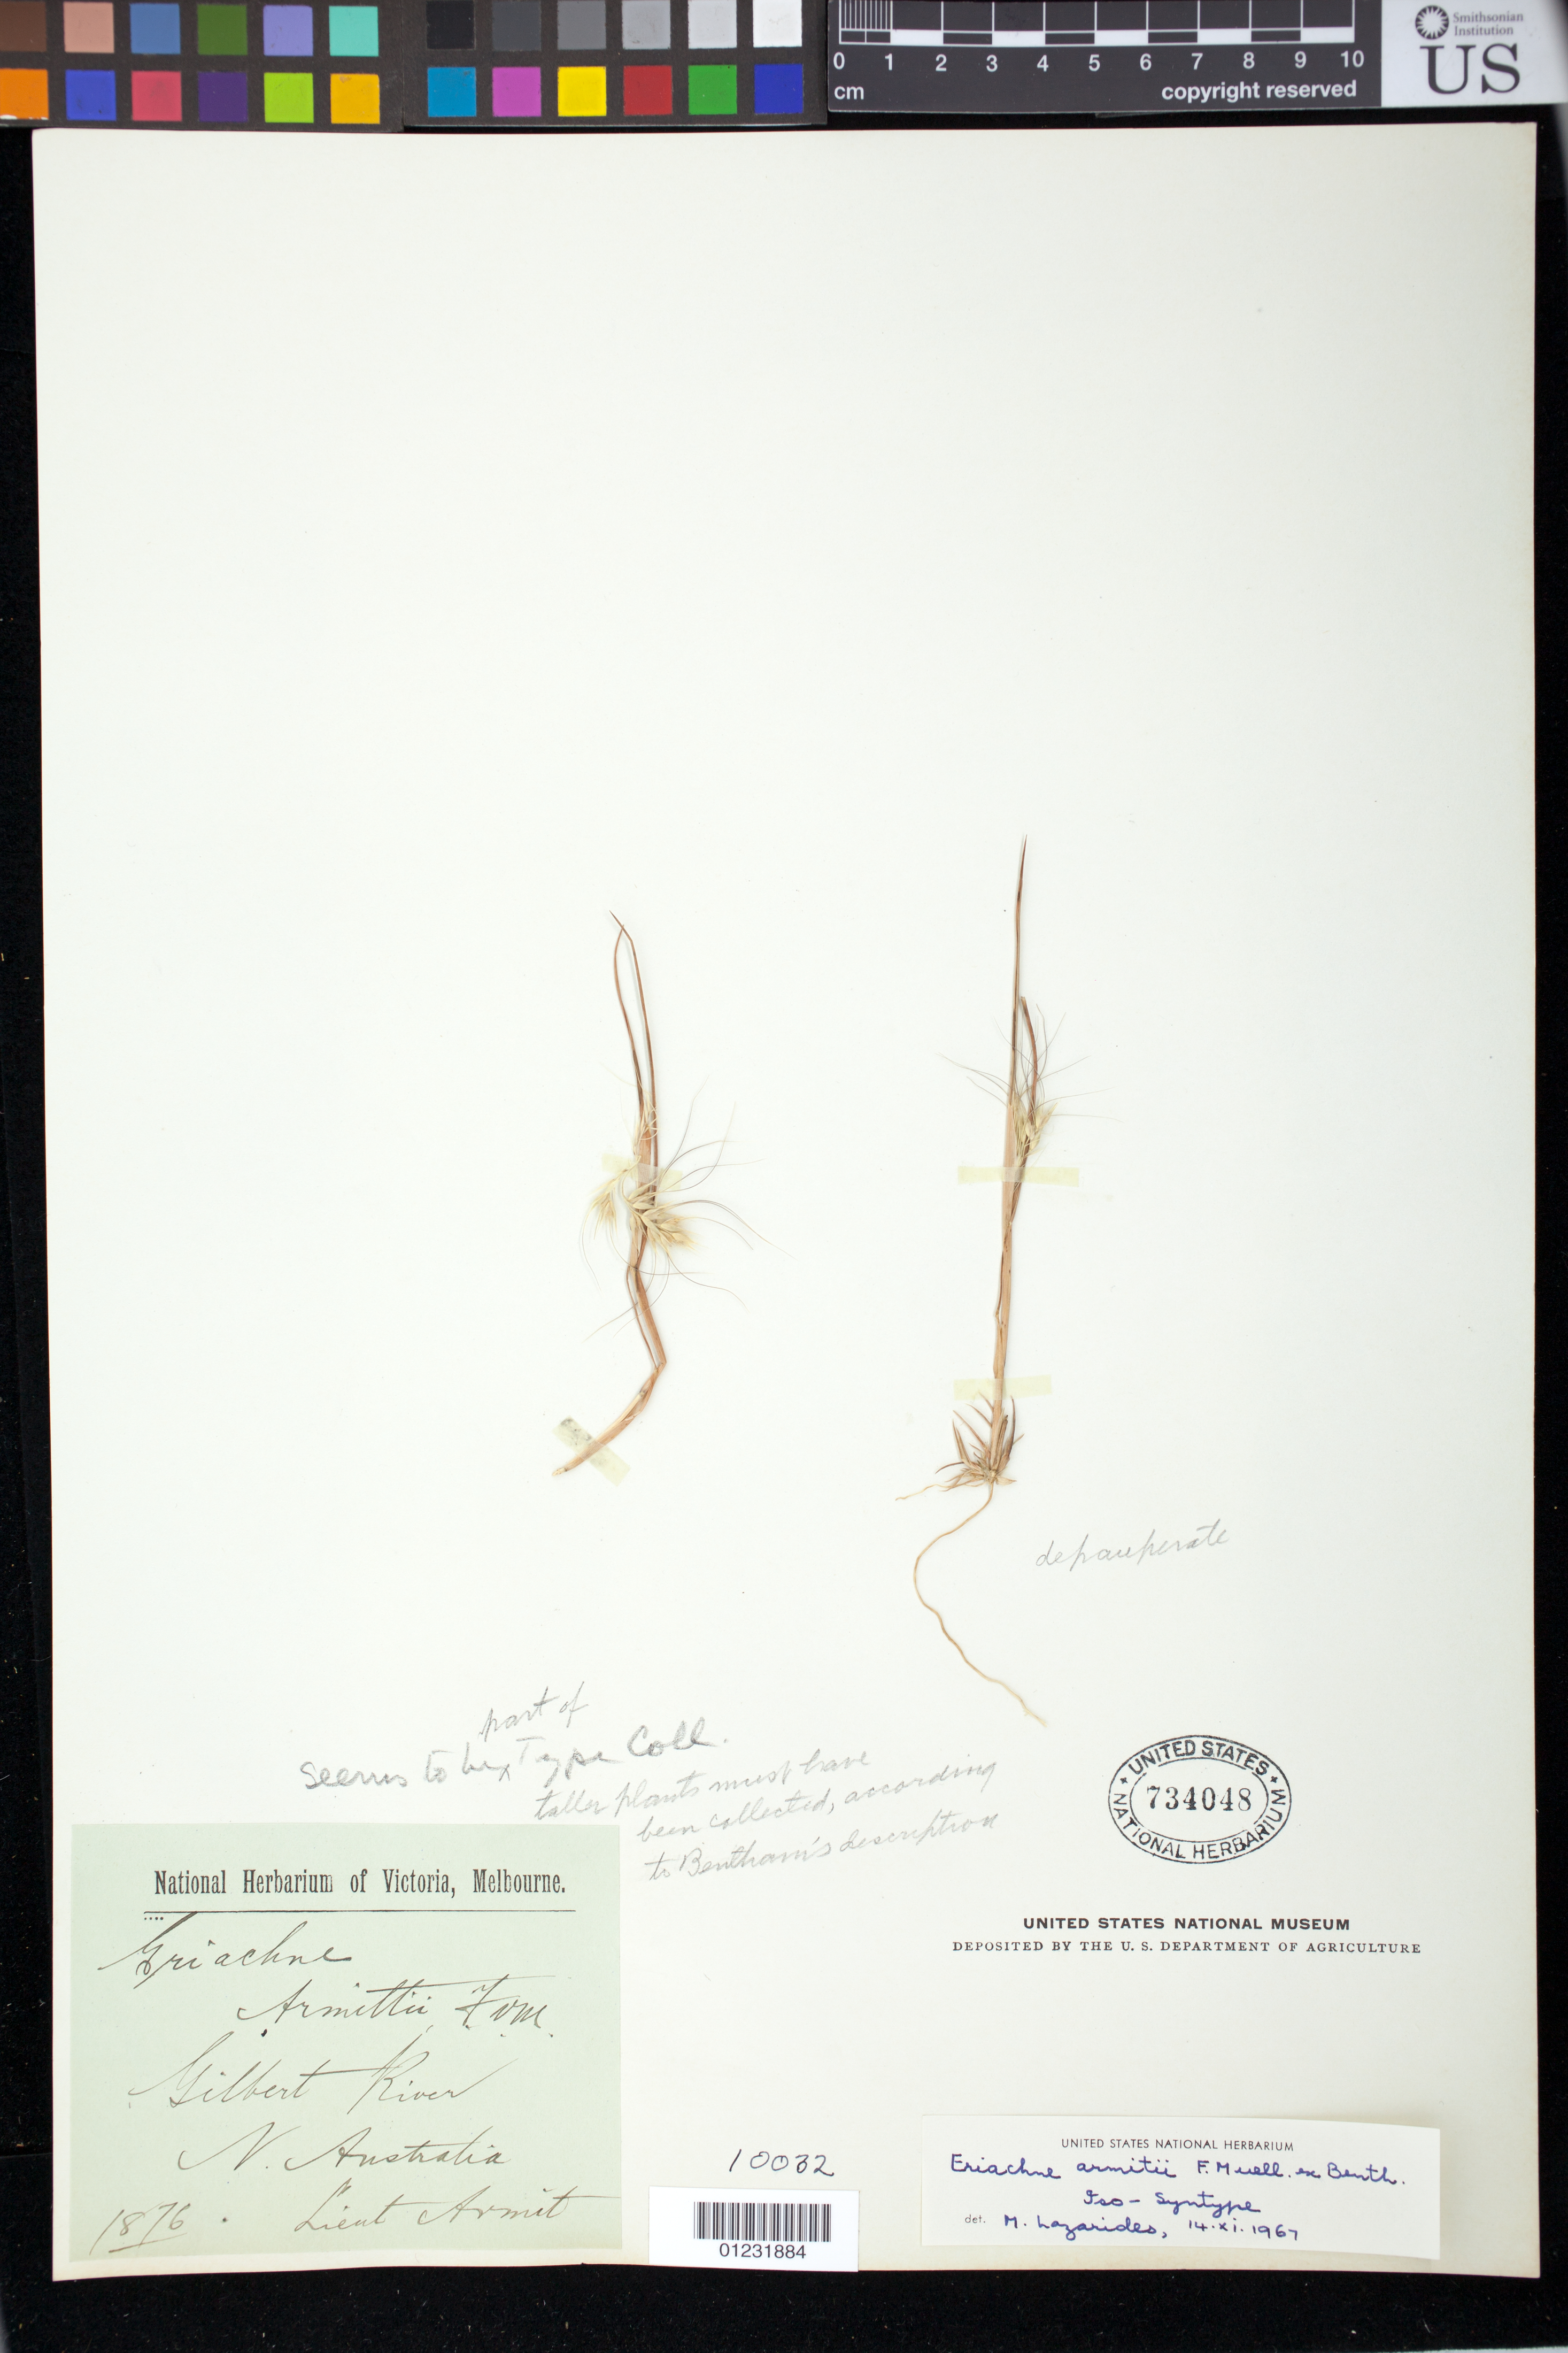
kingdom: Plantae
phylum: Tracheophyta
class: Liliopsida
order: Poales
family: Poaceae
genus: Eriachne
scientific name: Eriachne armitii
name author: F. Muell. ex Benth.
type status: Syntype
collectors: W. Armit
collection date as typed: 1876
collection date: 1876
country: Australia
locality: Gilbert River, N. Australia.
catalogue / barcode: US 734048